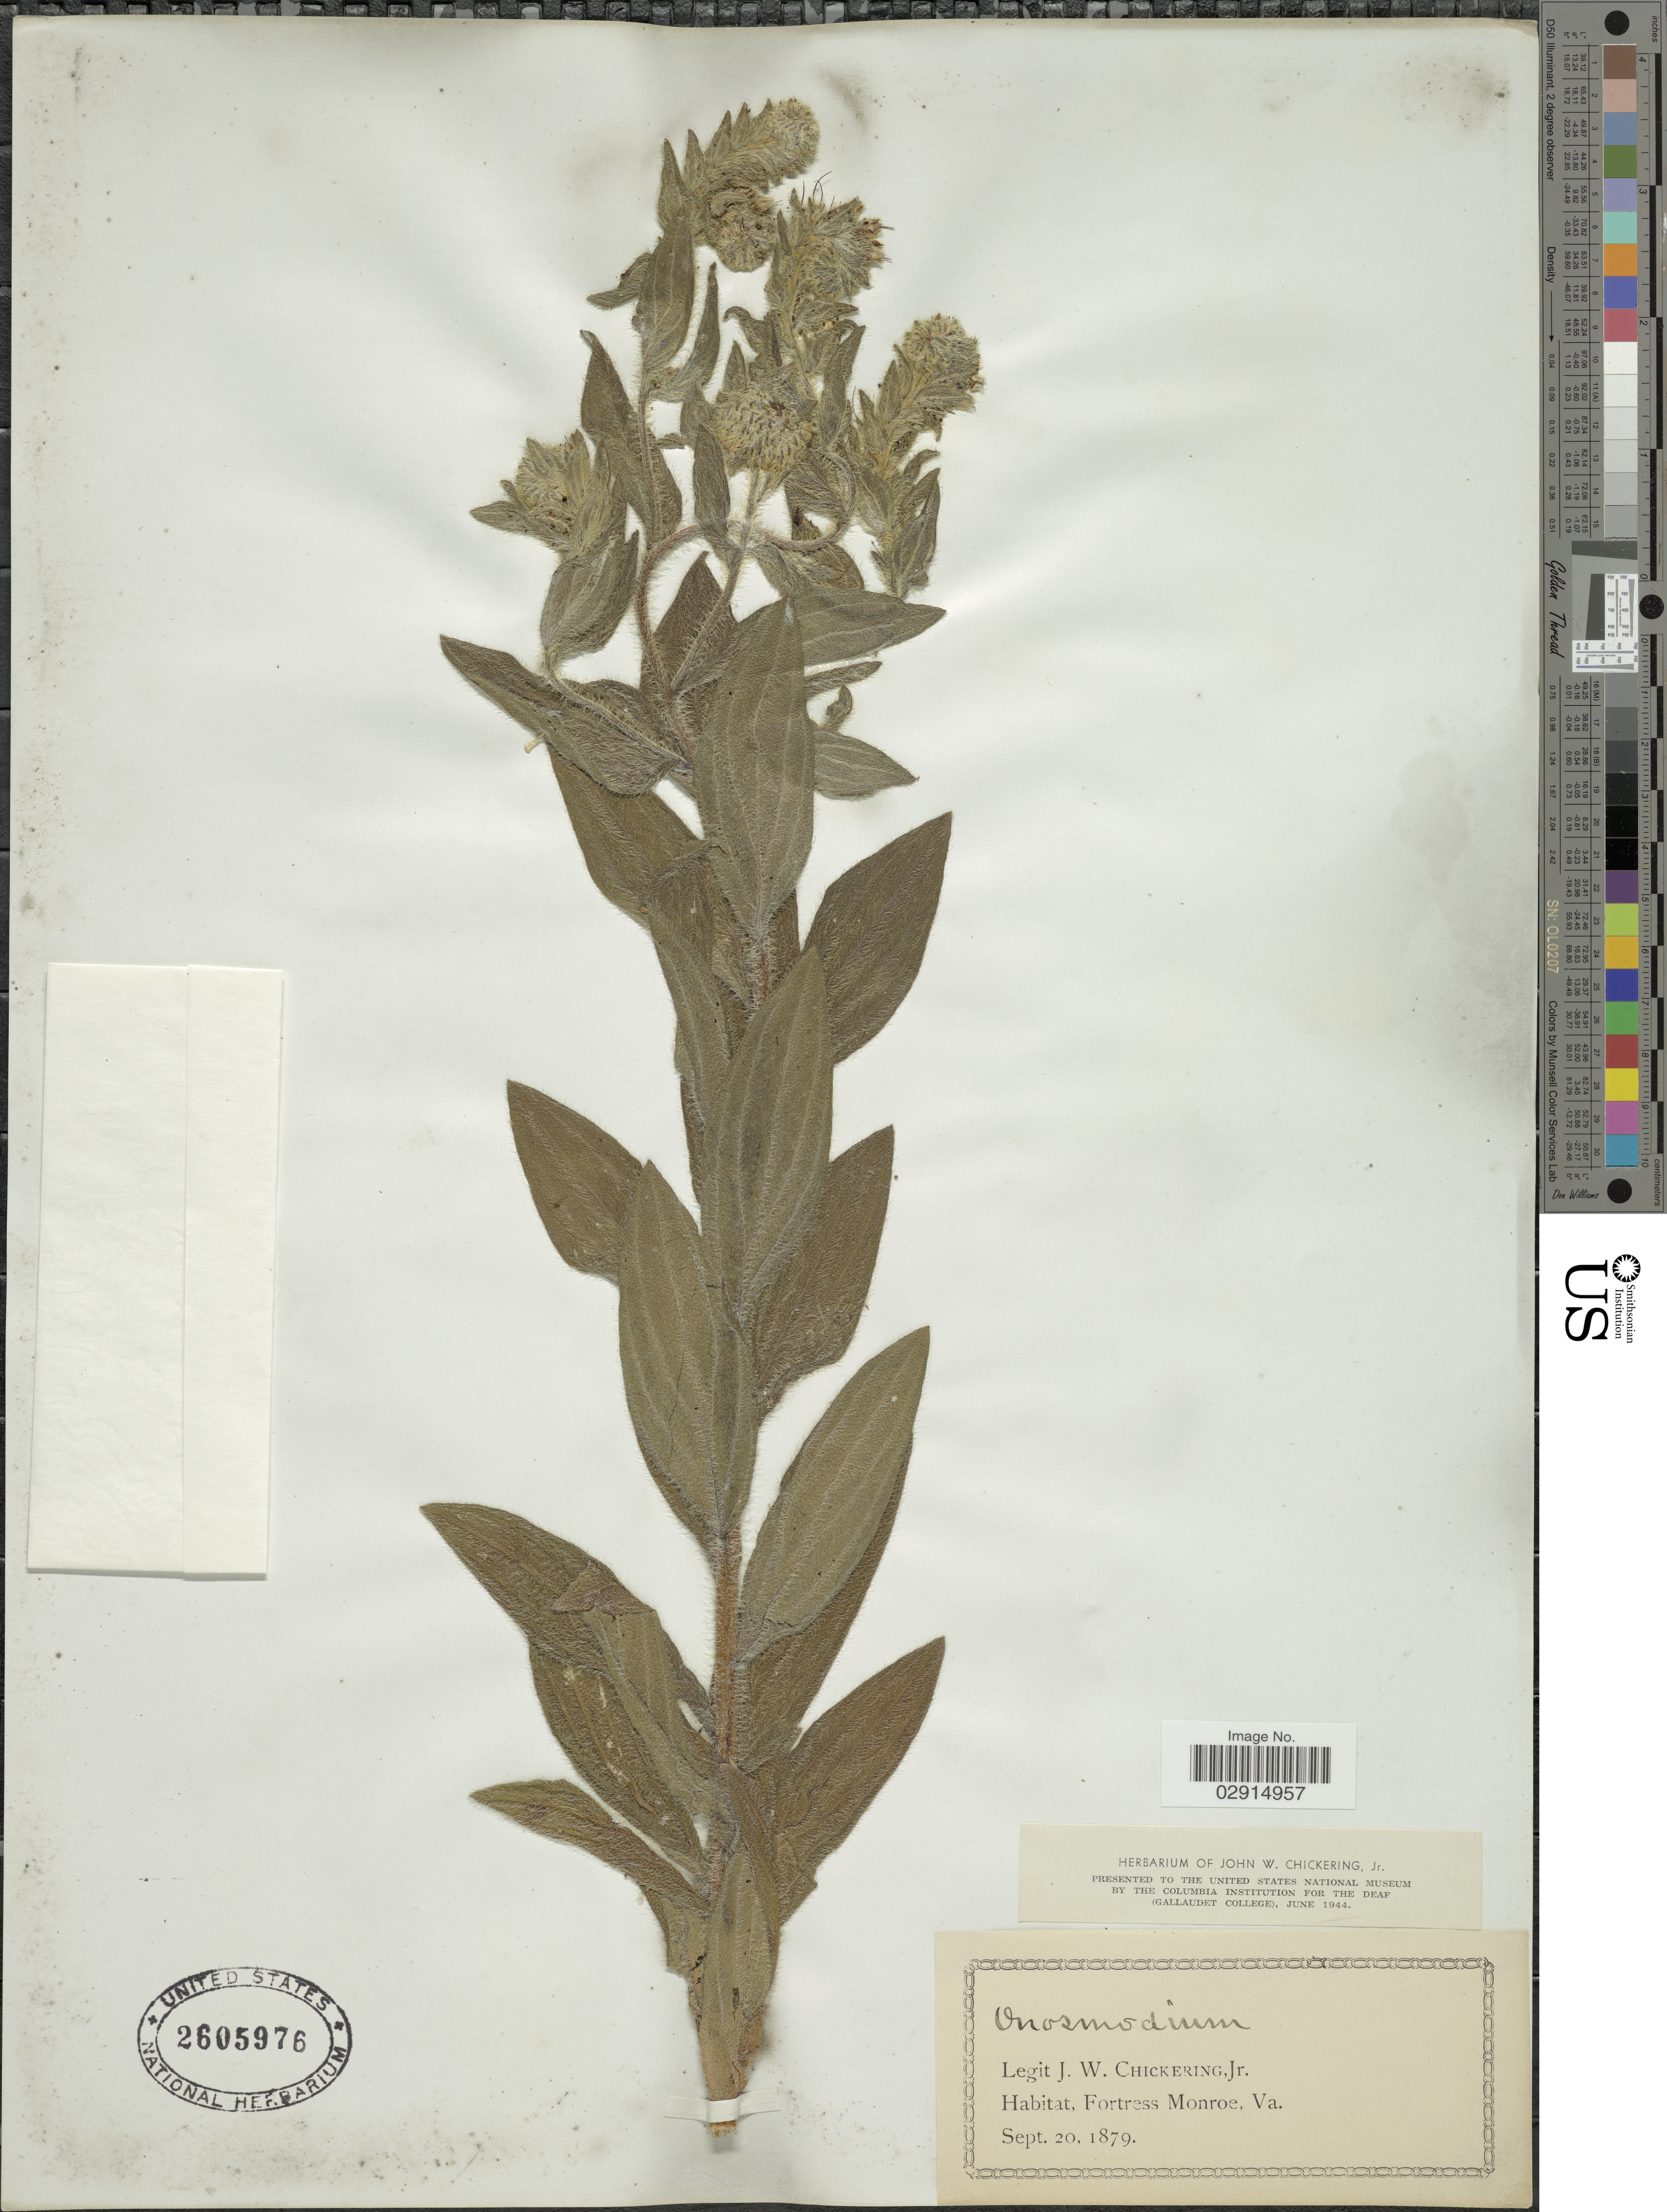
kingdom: Plantae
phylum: Tracheophyta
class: Magnoliopsida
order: Boraginales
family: Boraginaceae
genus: Lithospermum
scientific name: Lithospermum sp.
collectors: J. W. Chickering Jr.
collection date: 1879-09-20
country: United States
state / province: Virginia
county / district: City of Hampton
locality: Fortress Monroe, Va.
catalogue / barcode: US 2605976